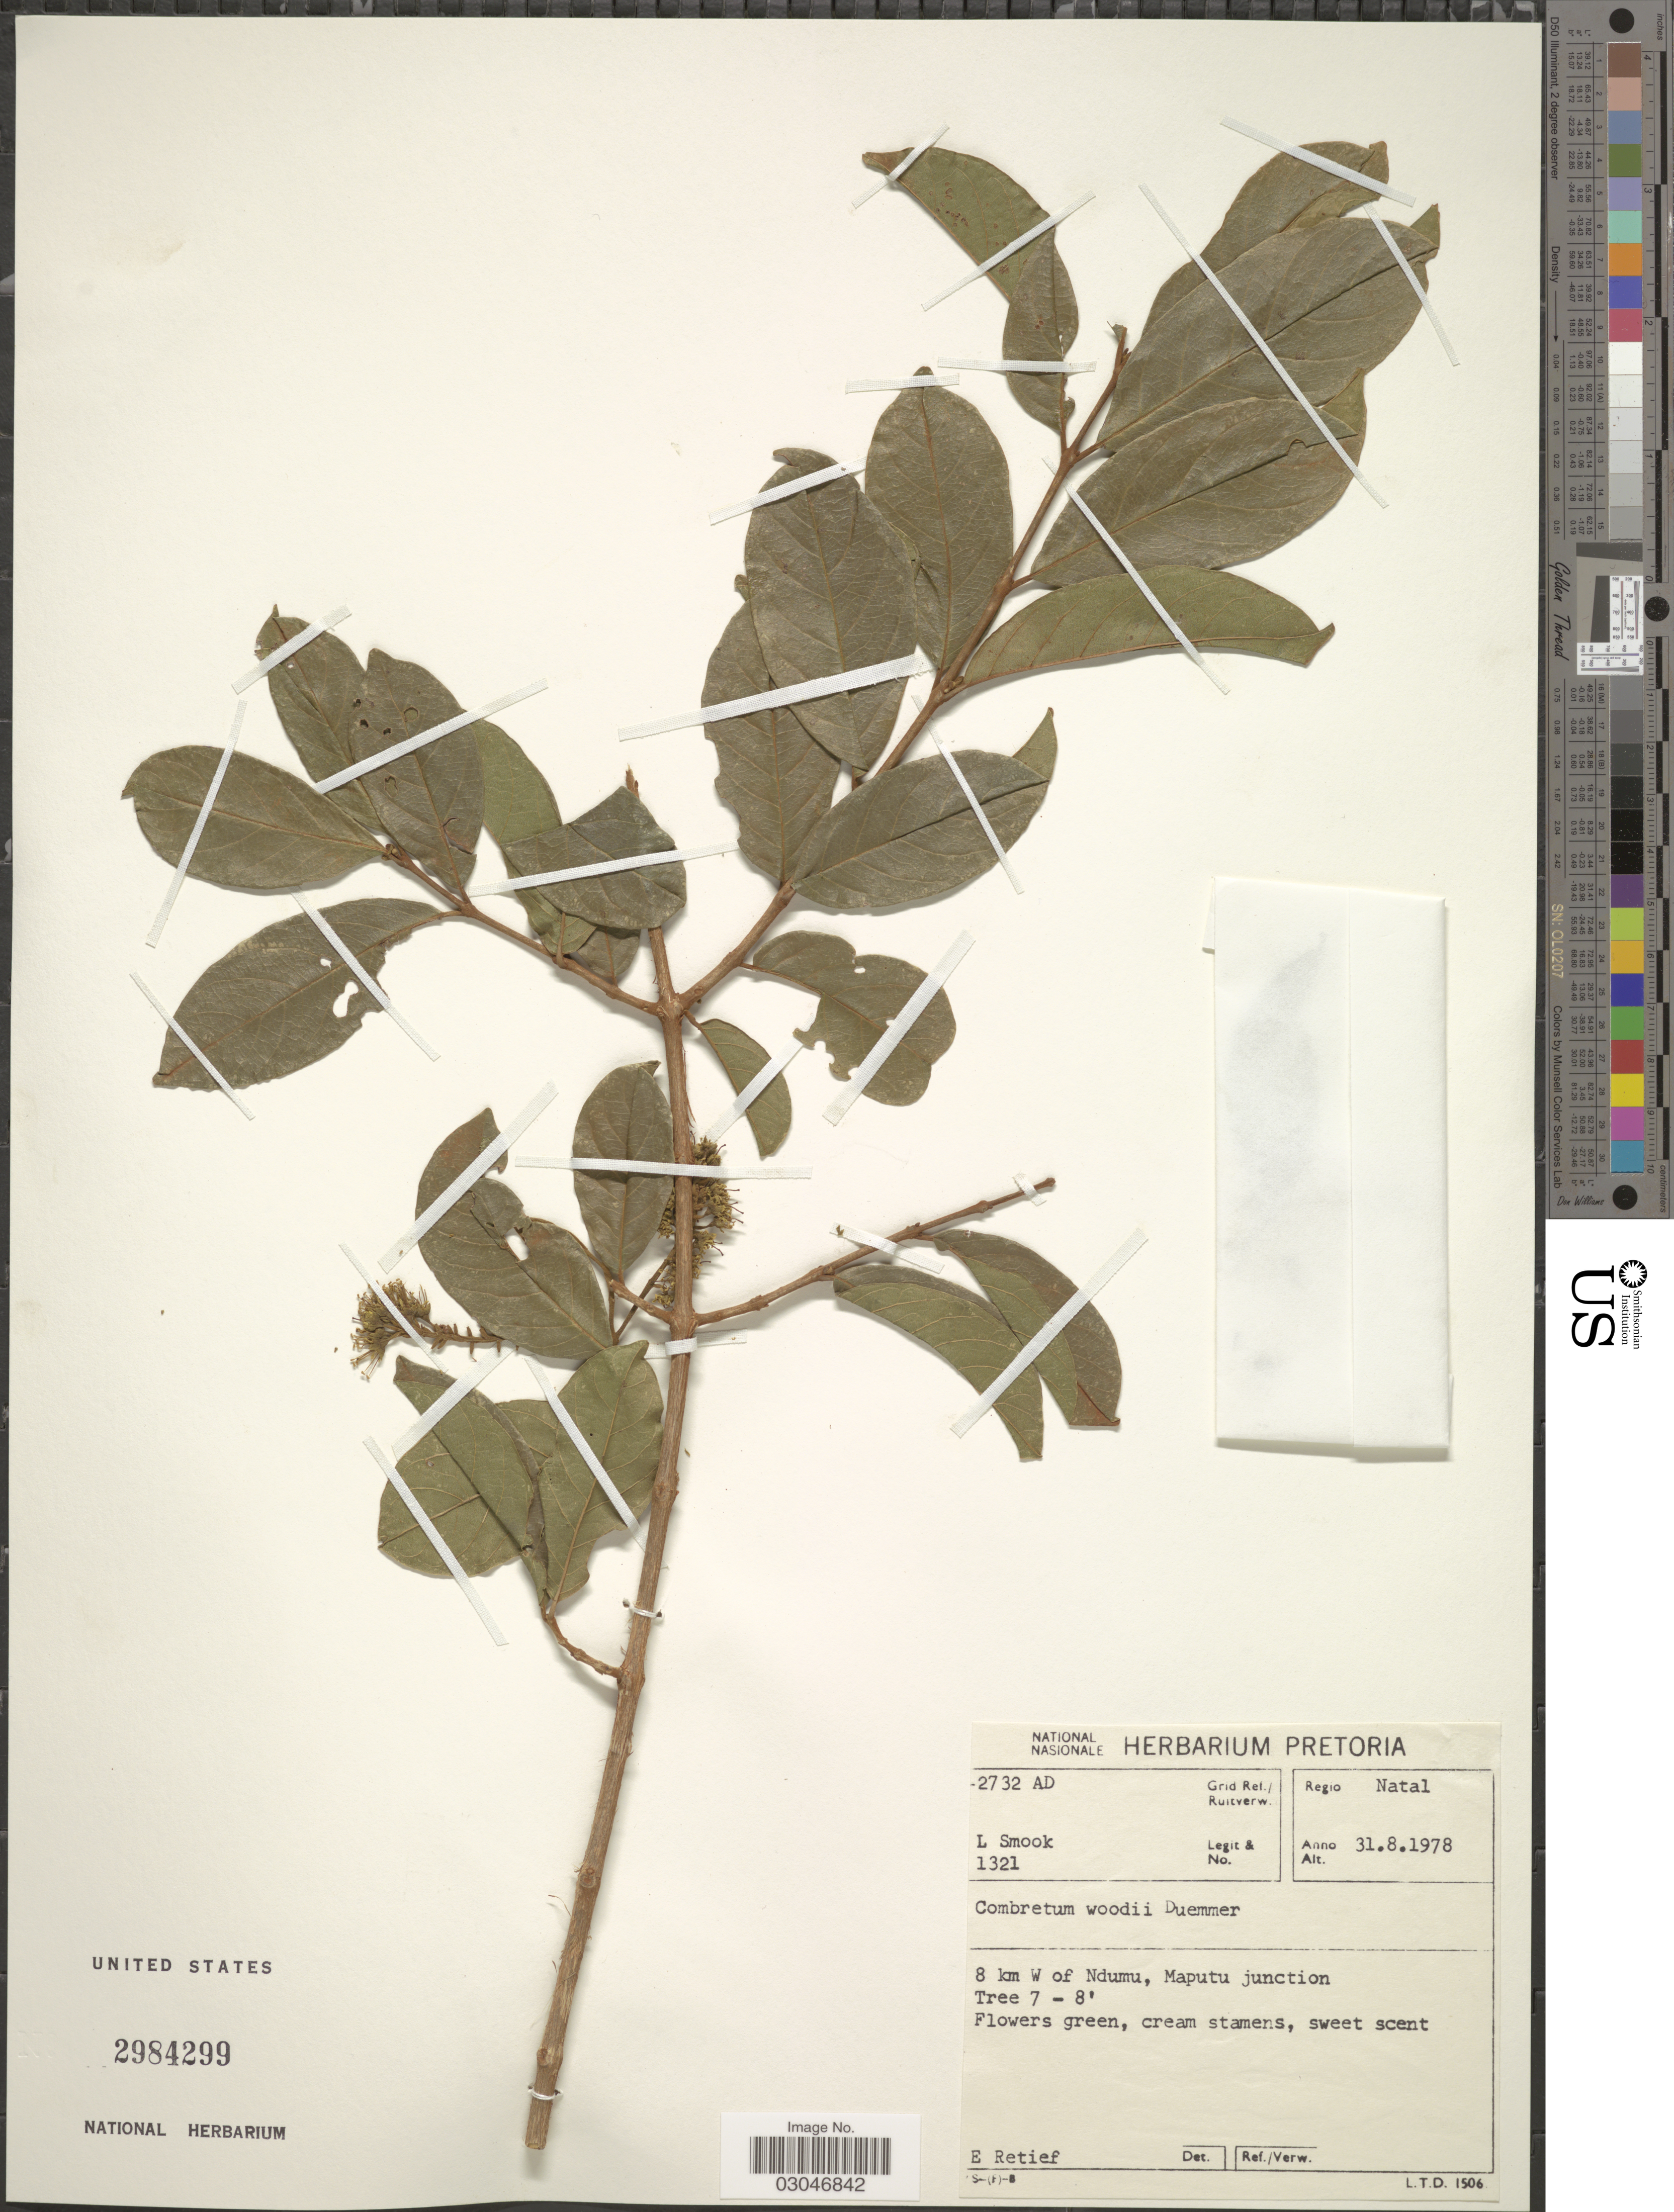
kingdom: Plantae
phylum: Tracheophyta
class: Magnoliopsida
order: Myrtales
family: Combretaceae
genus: Combretum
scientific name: Combretum woodii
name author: Dümmer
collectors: L. Smook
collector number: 1321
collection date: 1978-08-31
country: South Africa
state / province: KwaZulu-Natal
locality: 27 32 AD Grid Ref./ Ruitverw. Regio Natal. 8 km W of Ndumu, Maputu junction.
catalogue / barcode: US 2984299